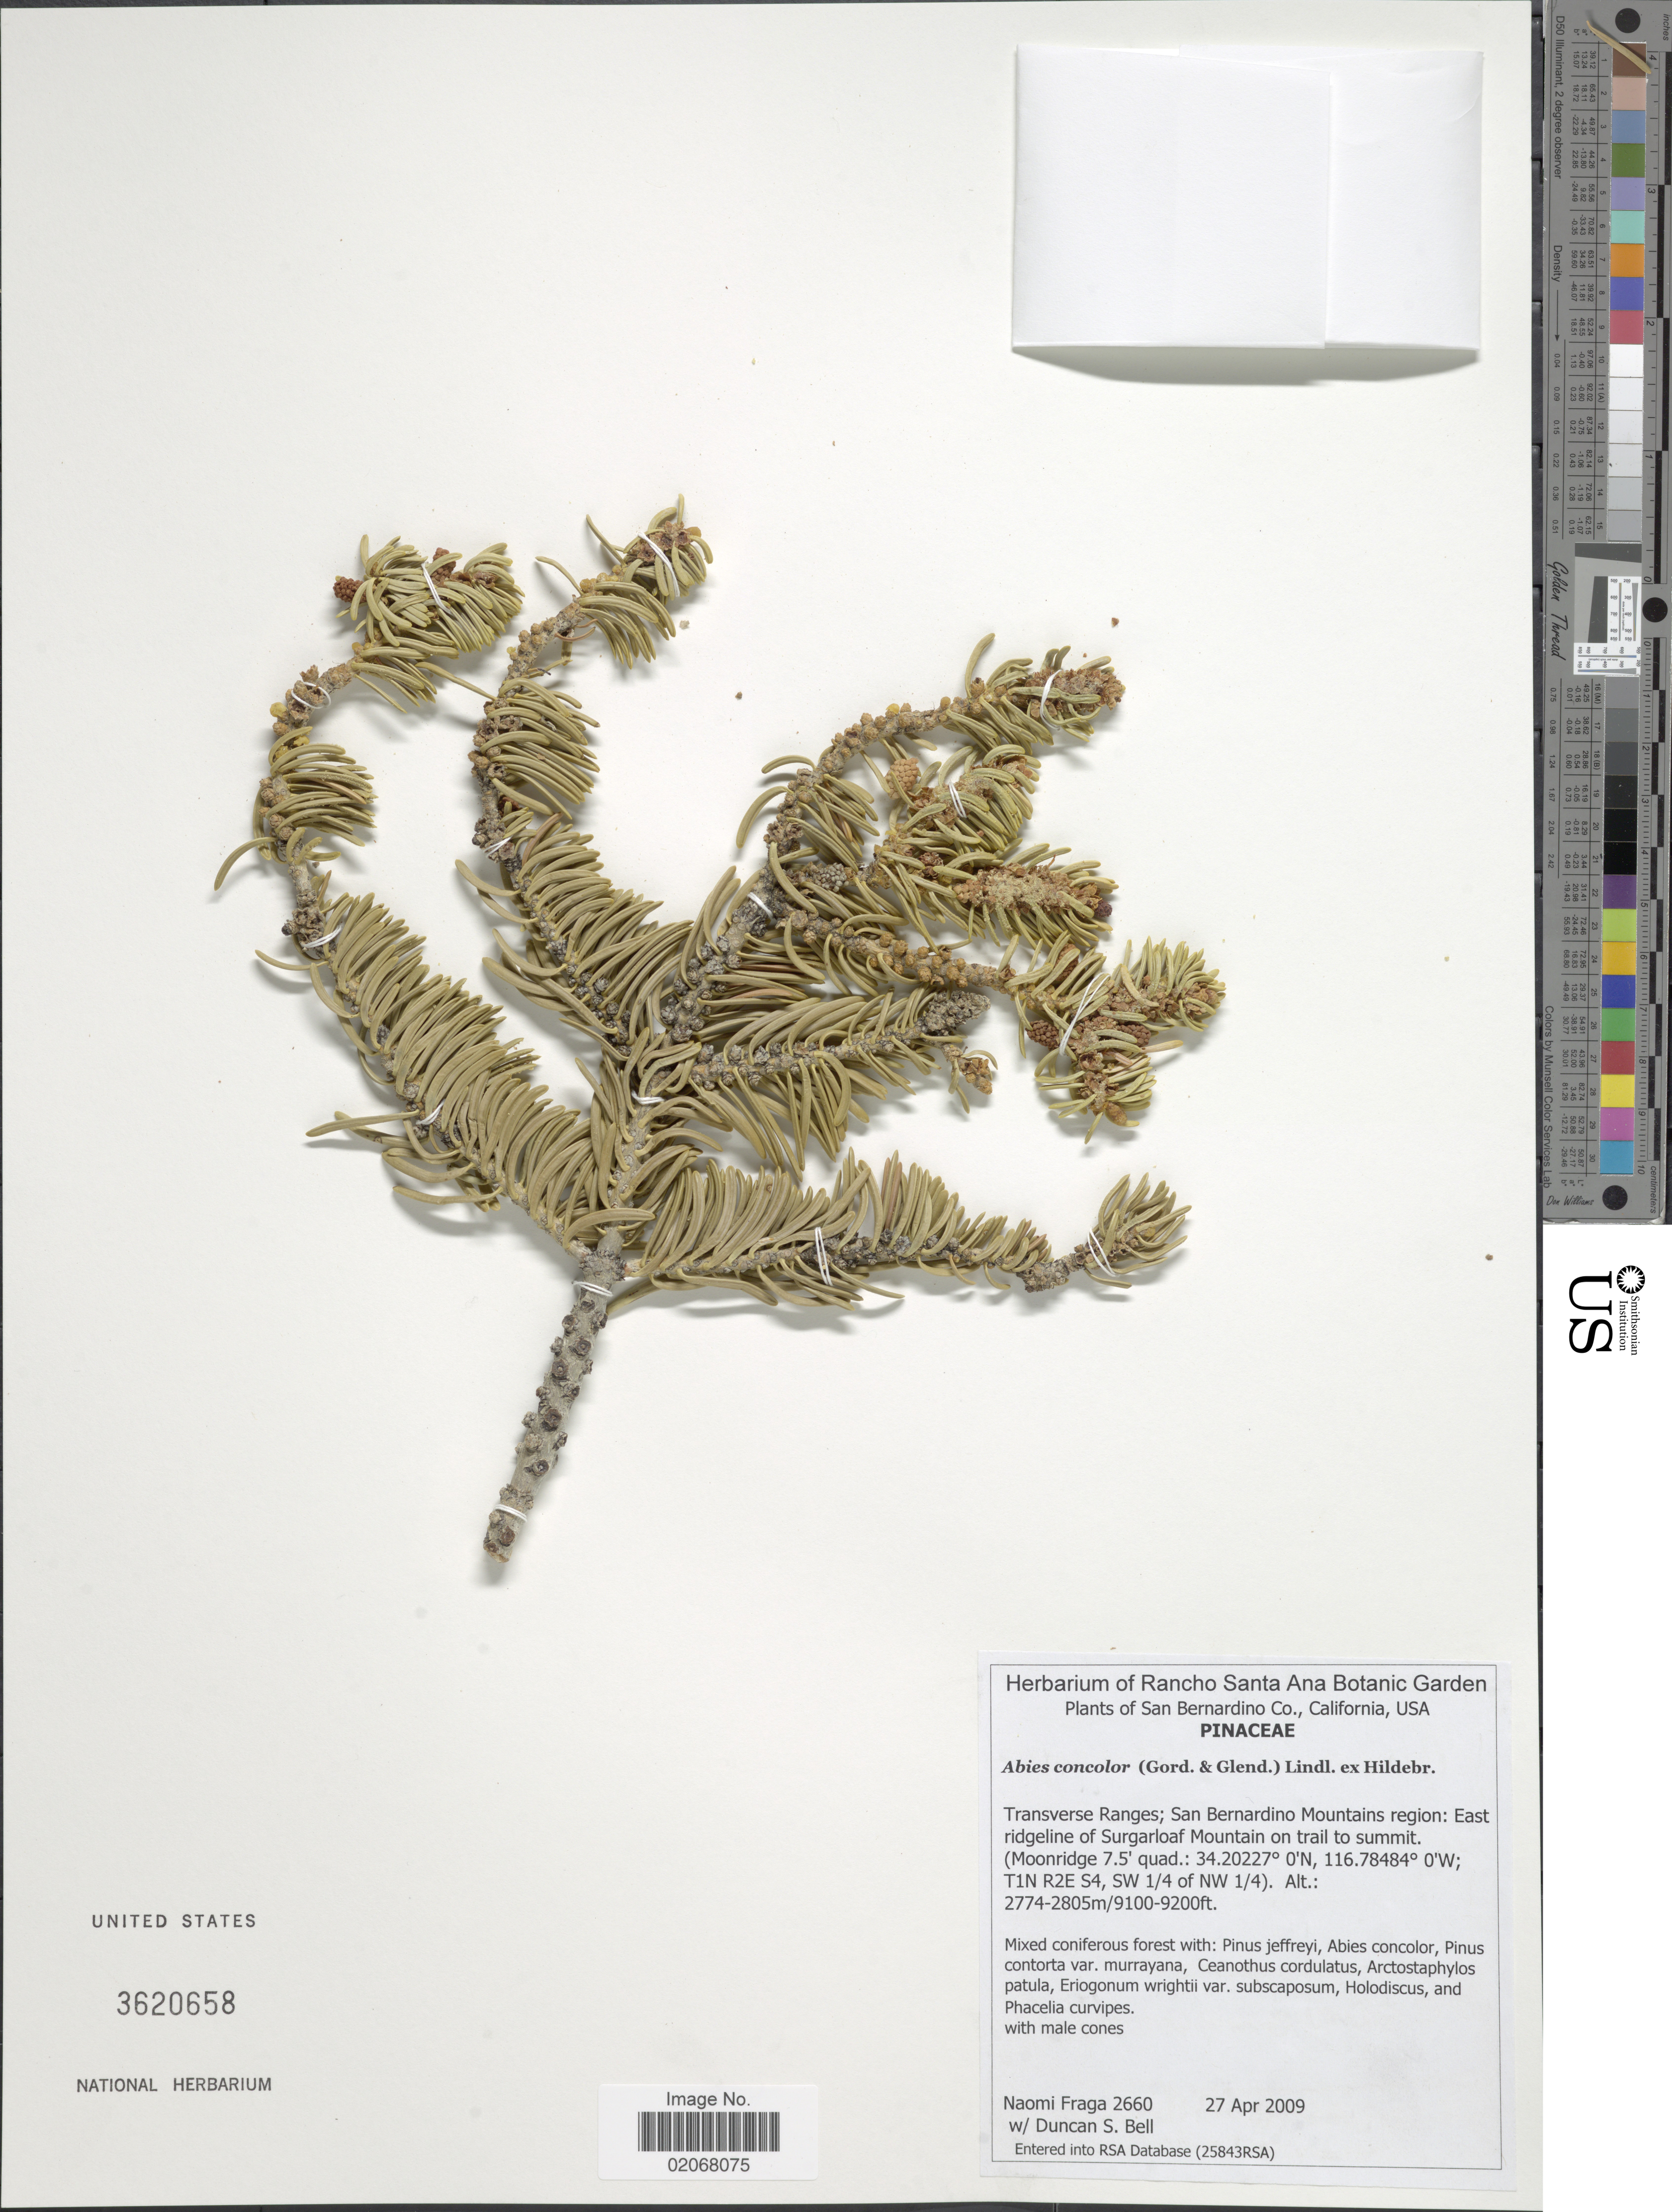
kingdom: Plantae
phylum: Tracheophyta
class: Pinopsida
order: Pinales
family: Pinaceae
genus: Abies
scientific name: Abies concolor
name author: (Gordon & Glend.) Lindl. ex Hildebr.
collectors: N. Fraga & D. S. Bell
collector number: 2660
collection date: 2009-04-27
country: United States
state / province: California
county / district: San Bernardino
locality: San Bernardino Co., USA, Transverse Ranges, San Bernardino Mountains region, east ridgeline of Surgarloaf Mountain on trail to summit, T1N, R2E, S4, SW1/4 of NW 1/4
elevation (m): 2774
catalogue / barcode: US 3620658